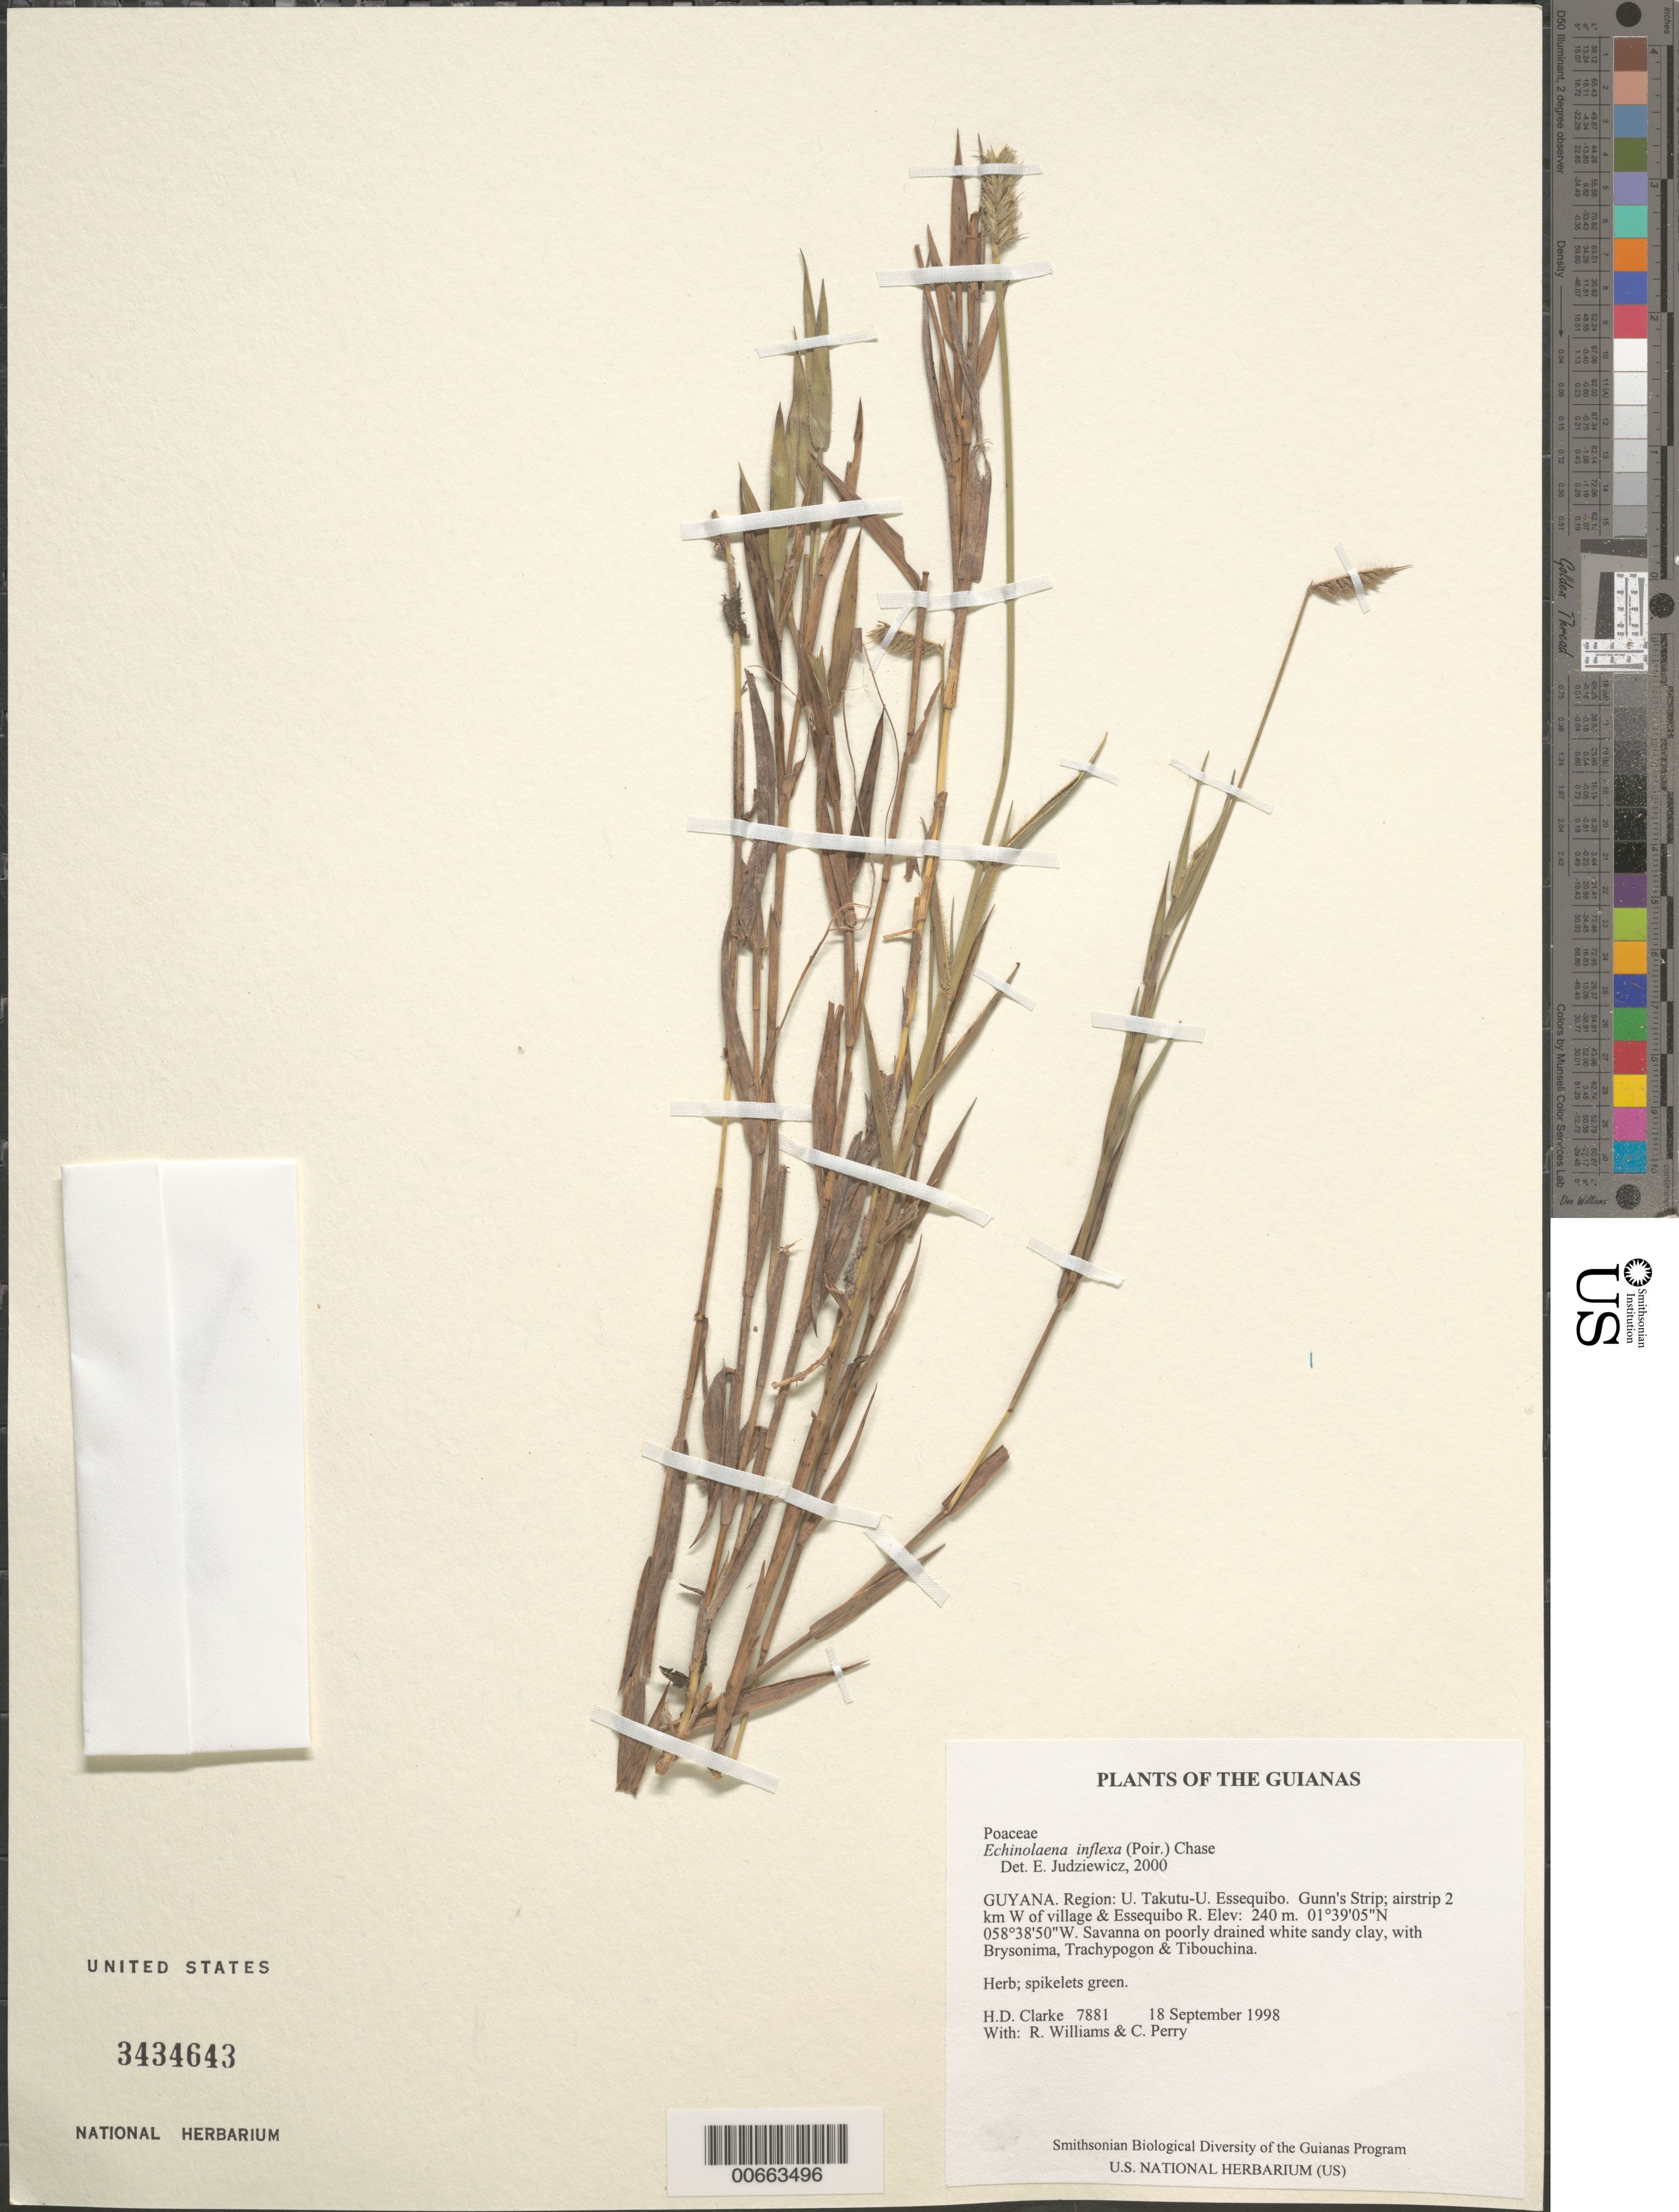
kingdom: Plantae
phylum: Tracheophyta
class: Liliopsida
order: Poales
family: Poaceae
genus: Echinolaena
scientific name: Echinolaena inflexa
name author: (Poir.) Chase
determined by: Judziewicz, E. J.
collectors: H. D. Clarke, R. Williams & C. Perry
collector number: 7881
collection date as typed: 18 September 1998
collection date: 1998-09-18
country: Guyana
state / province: U. Takutu-U. Essequibo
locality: Gunn's Strip; airstrip 2 km W of village & Essequibo R.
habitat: Savanna on poorly drained white sandy clay, with Brysonima, Trachypogon & Tibouchina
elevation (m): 240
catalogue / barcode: US 3434643